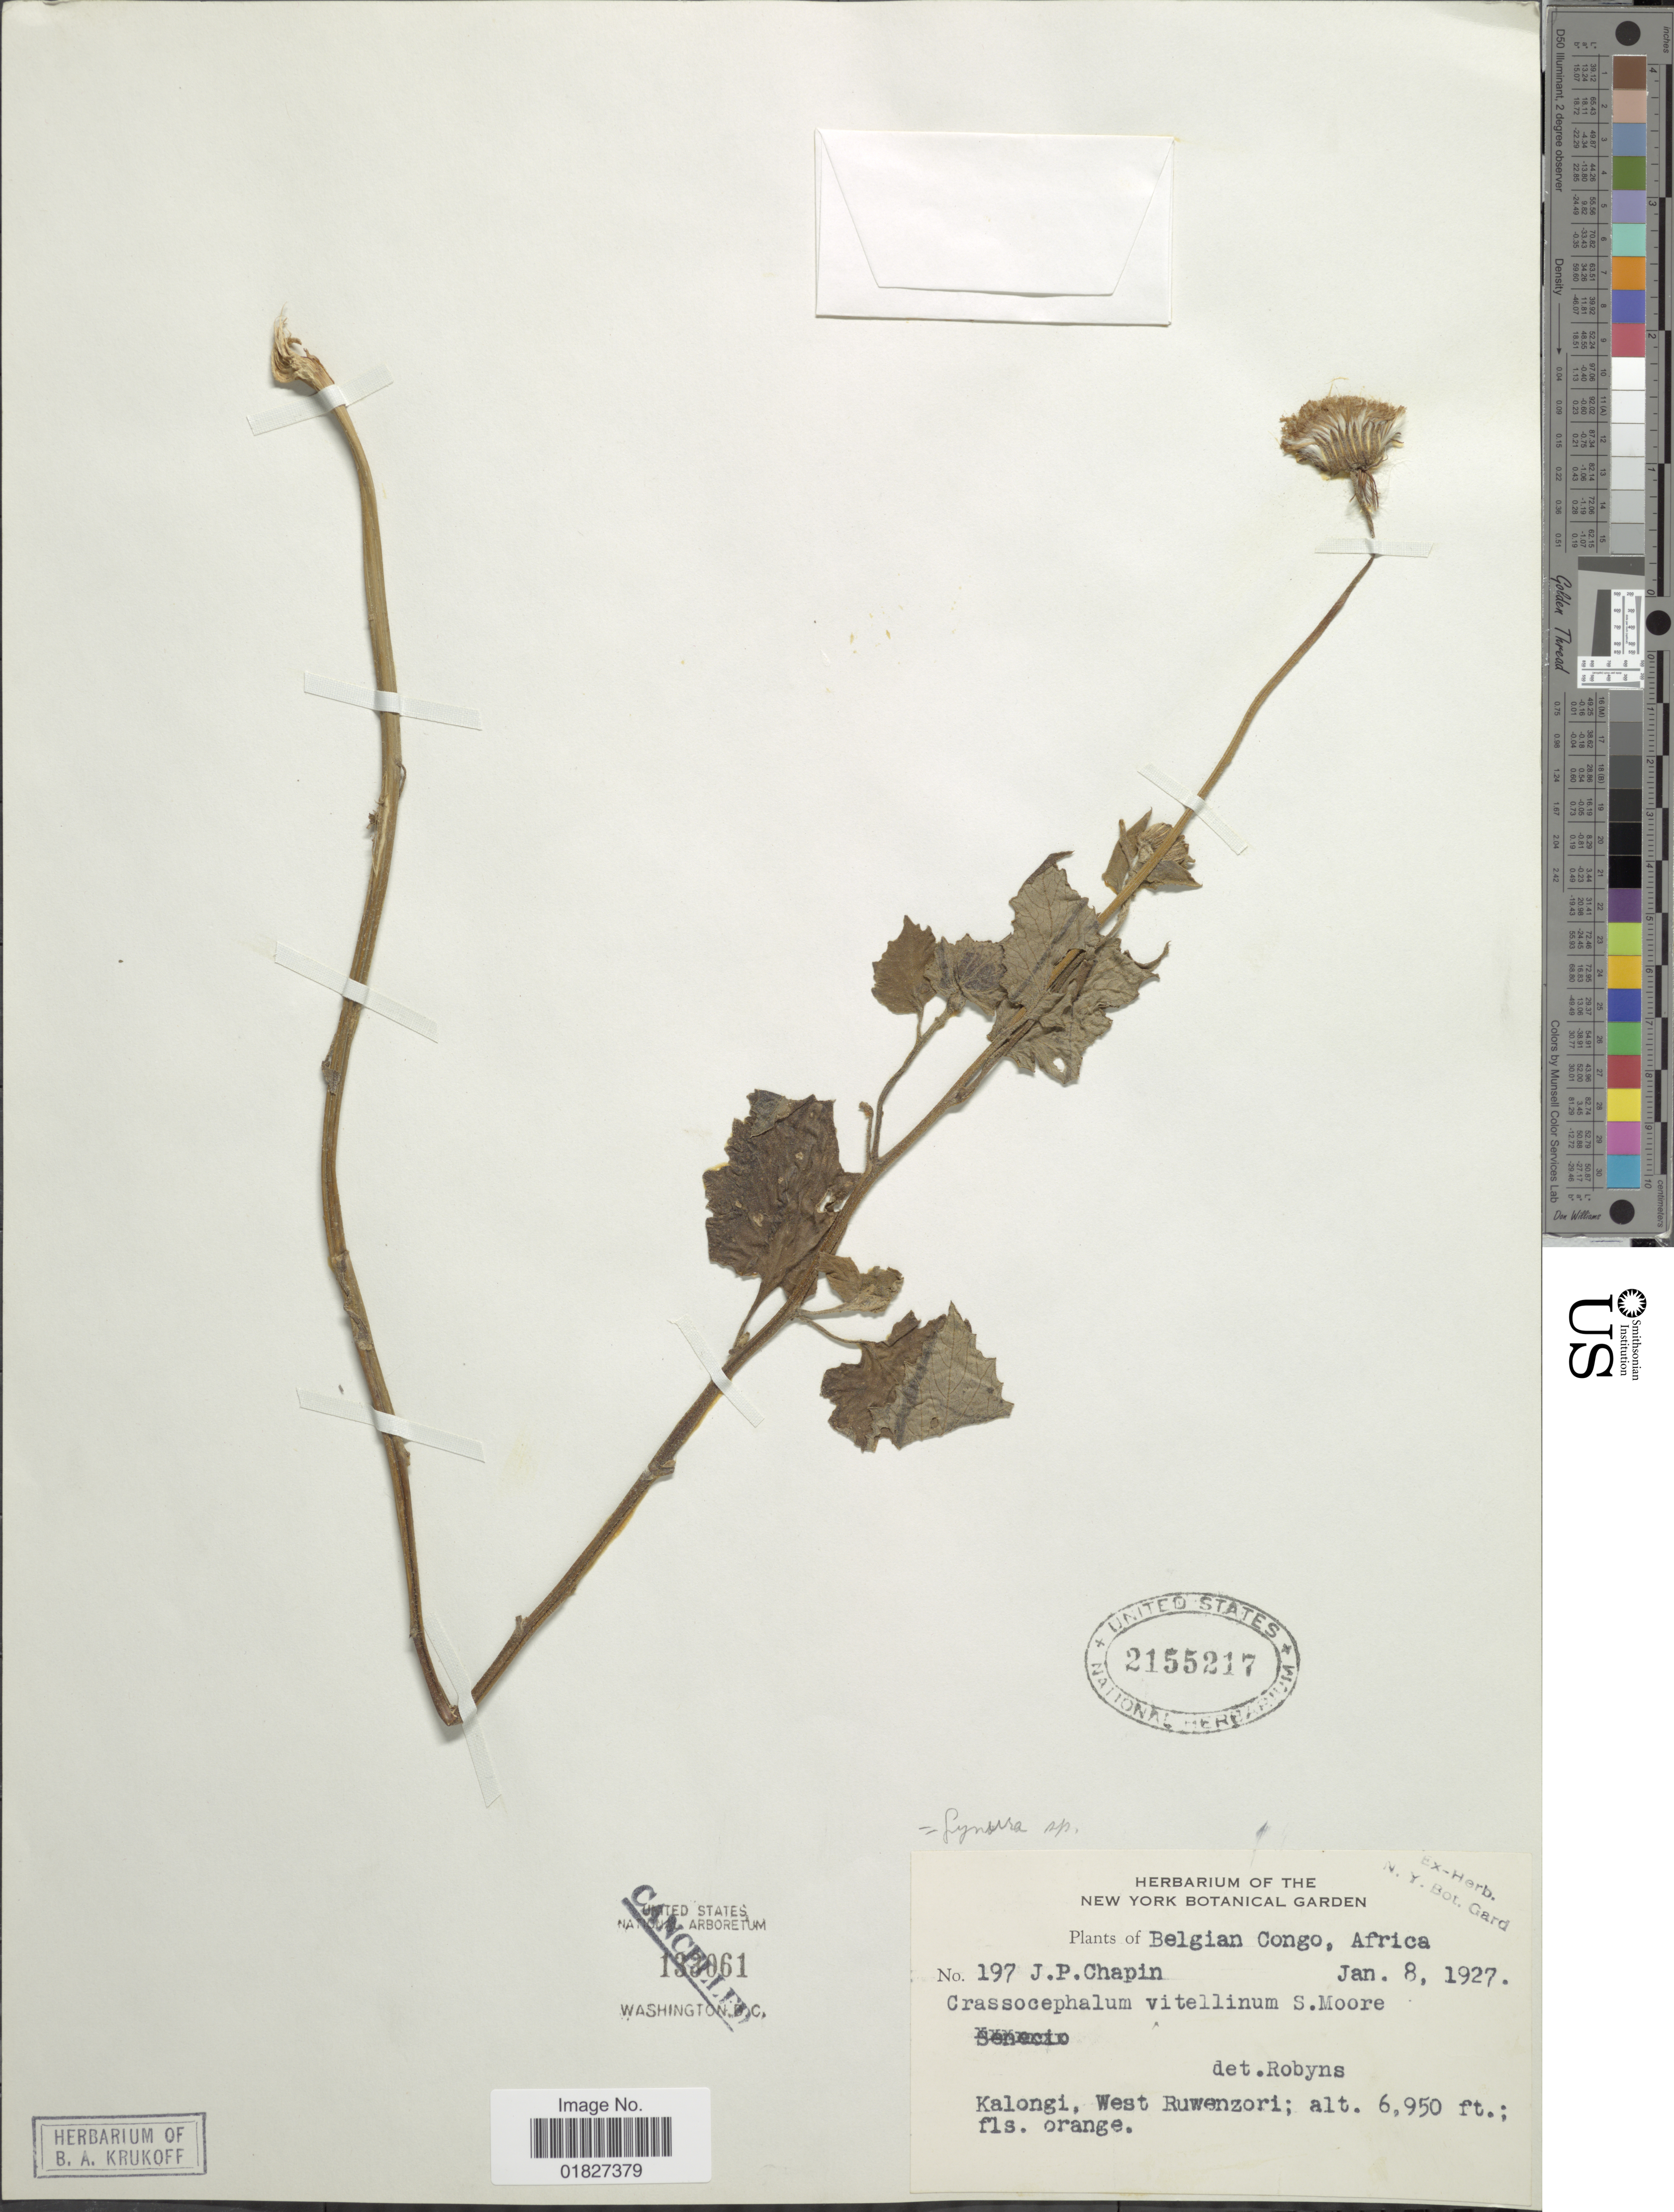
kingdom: Plantae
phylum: Tracheophyta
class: Magnoliopsida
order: Asterales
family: Asteraceae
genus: Gynura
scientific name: Gynura vitellina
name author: Benth.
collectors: J. Chapin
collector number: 197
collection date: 1927-01-08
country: Congo, Democratic Republic of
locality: Belgian Congo, Africa, Kalongi, West Ruwenzori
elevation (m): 2118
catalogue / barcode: US 2155217